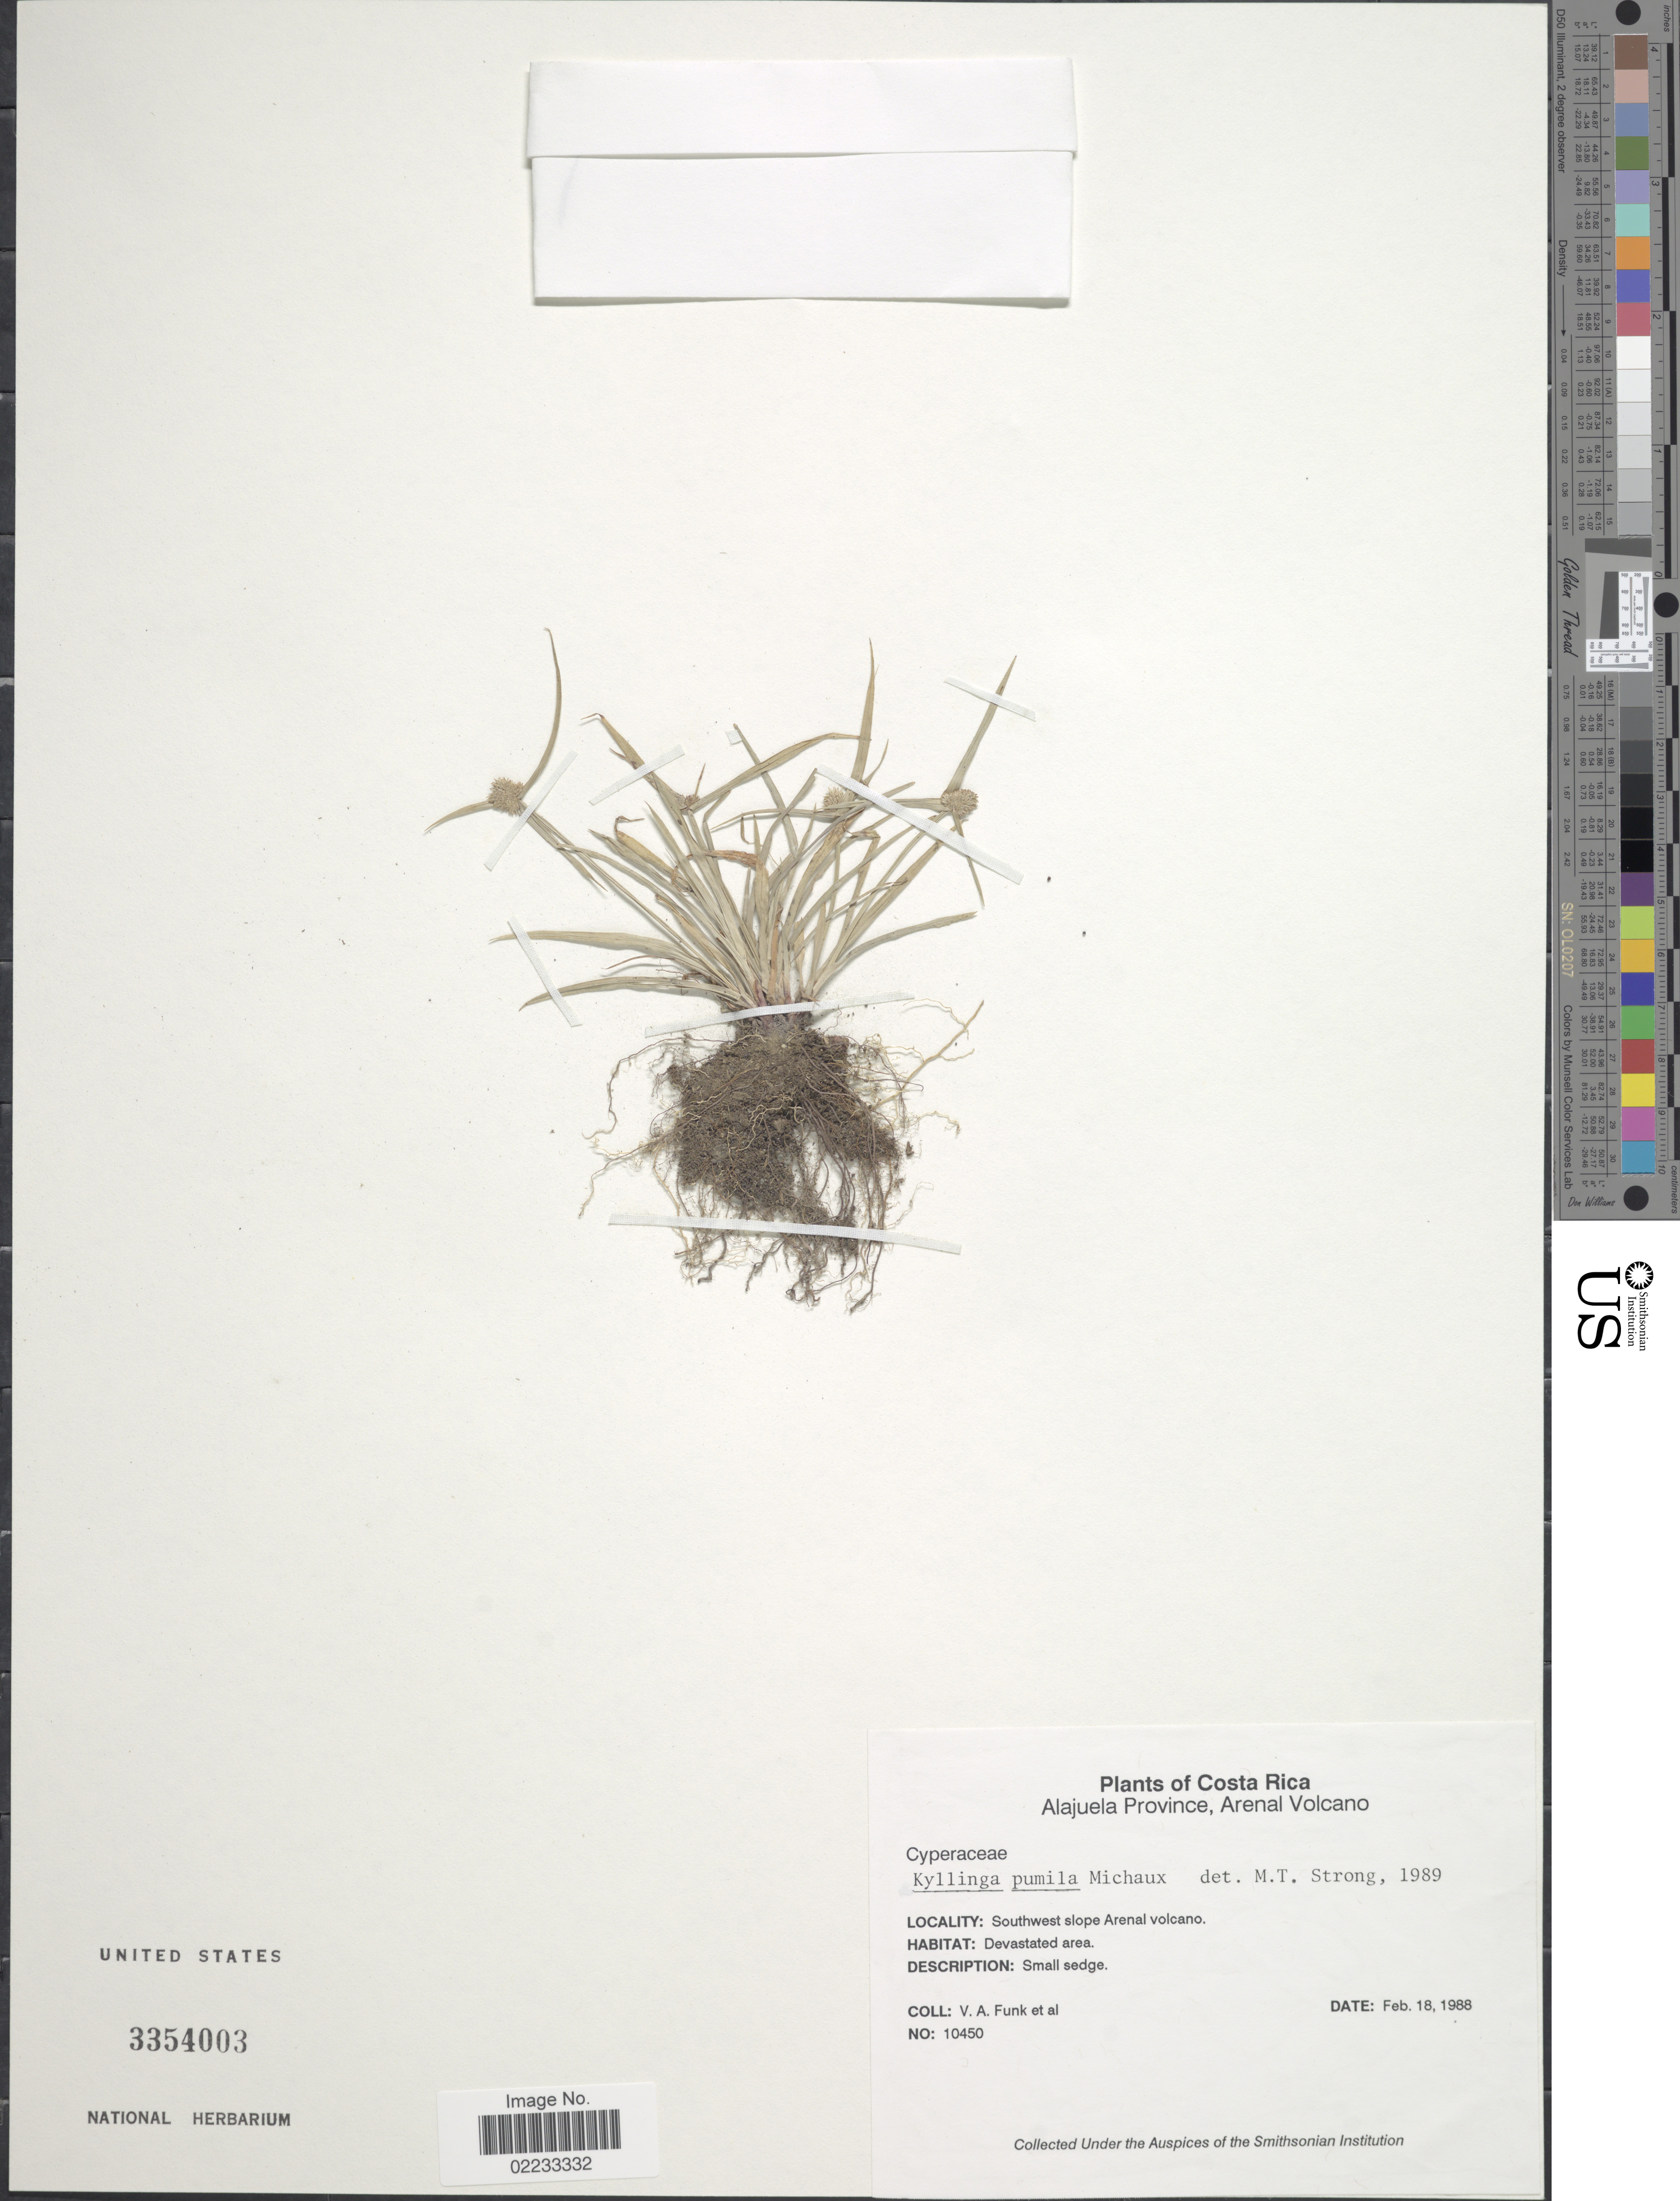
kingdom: Plantae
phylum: Tracheophyta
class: Liliopsida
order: Poales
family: Cyperaceae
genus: Cyperus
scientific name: Cyperus hortensis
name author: (Salzm. ex Steud.) Dorr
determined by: Strong, Mark T., (BOT), Smithsonian Institution - National Museum of Natural History (UNITED STATES)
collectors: V. Funk & et al.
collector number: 10450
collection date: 1988-02-18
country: Costa Rica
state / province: Alajuela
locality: Arenal Volcano, Southwest slope Arenal volcano.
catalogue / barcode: US 3354003